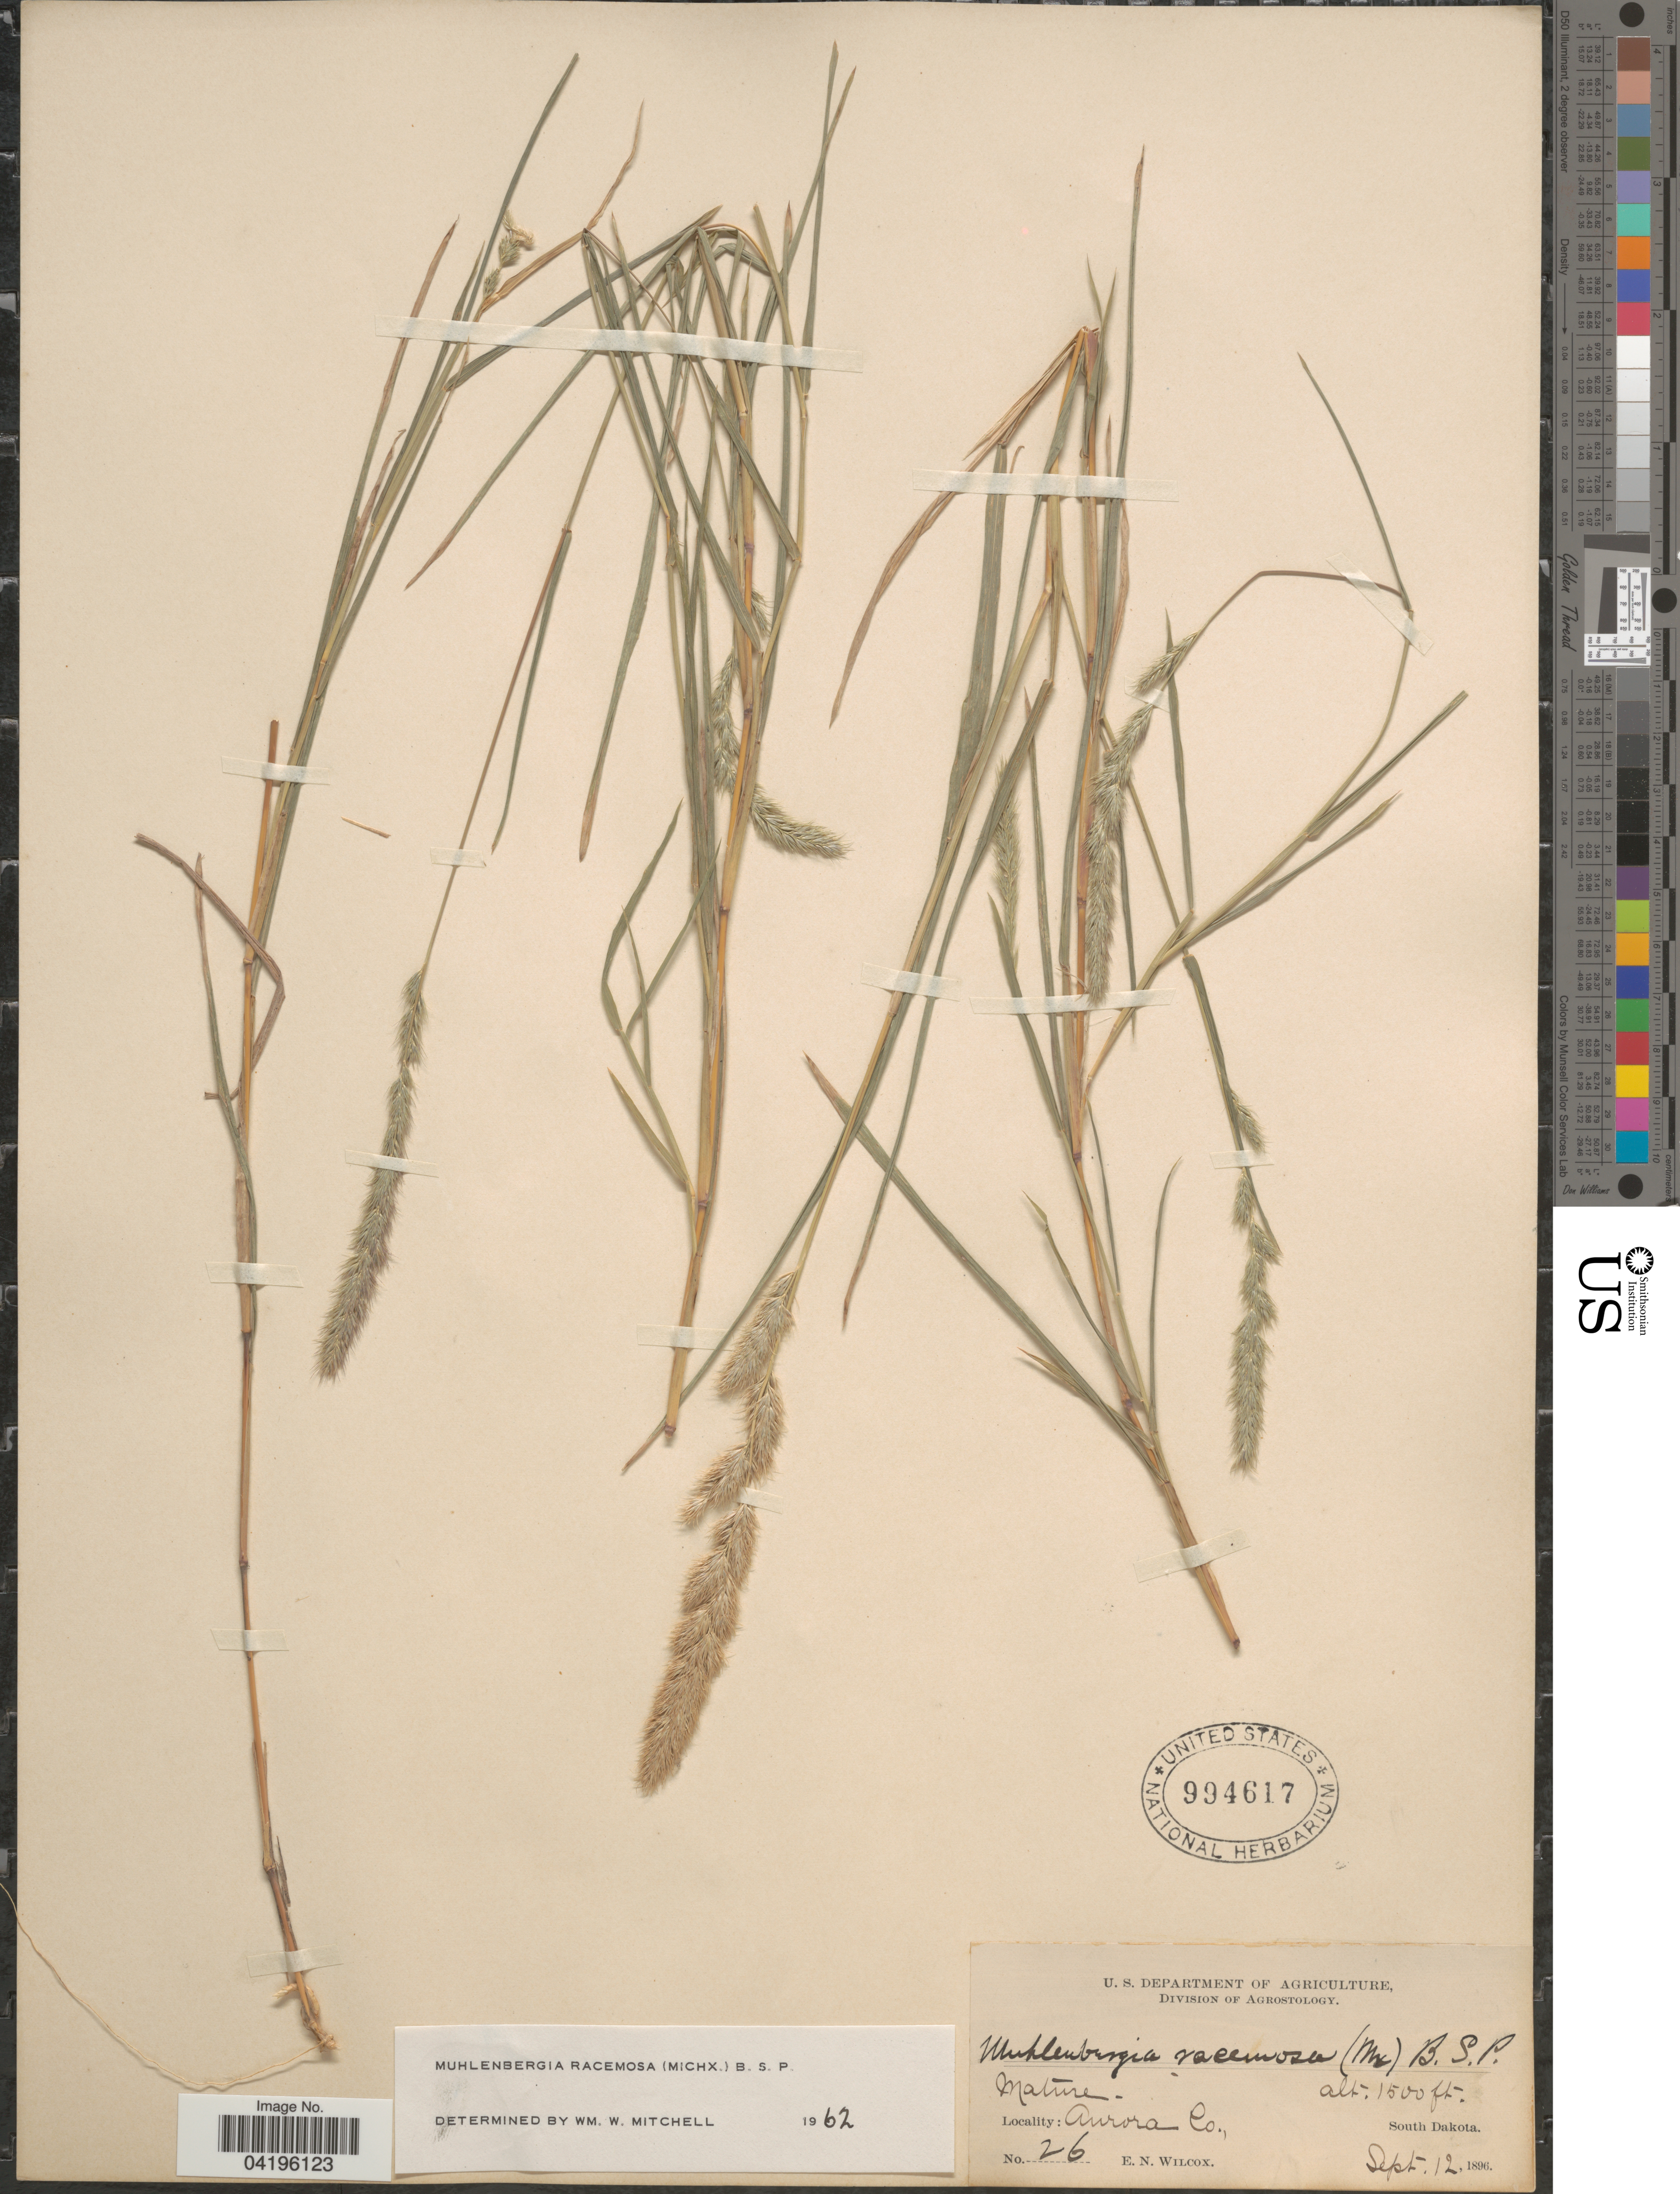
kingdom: Plantae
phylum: Tracheophyta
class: Liliopsida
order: Poales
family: Poaceae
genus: Muhlenbergia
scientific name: Muhlenbergia racemosa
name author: (Michx.) Britton et al.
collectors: E. Wilcox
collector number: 26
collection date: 1896-09-12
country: United States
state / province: South Dakota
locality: Aurora Co.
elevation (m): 457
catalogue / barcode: US 994617